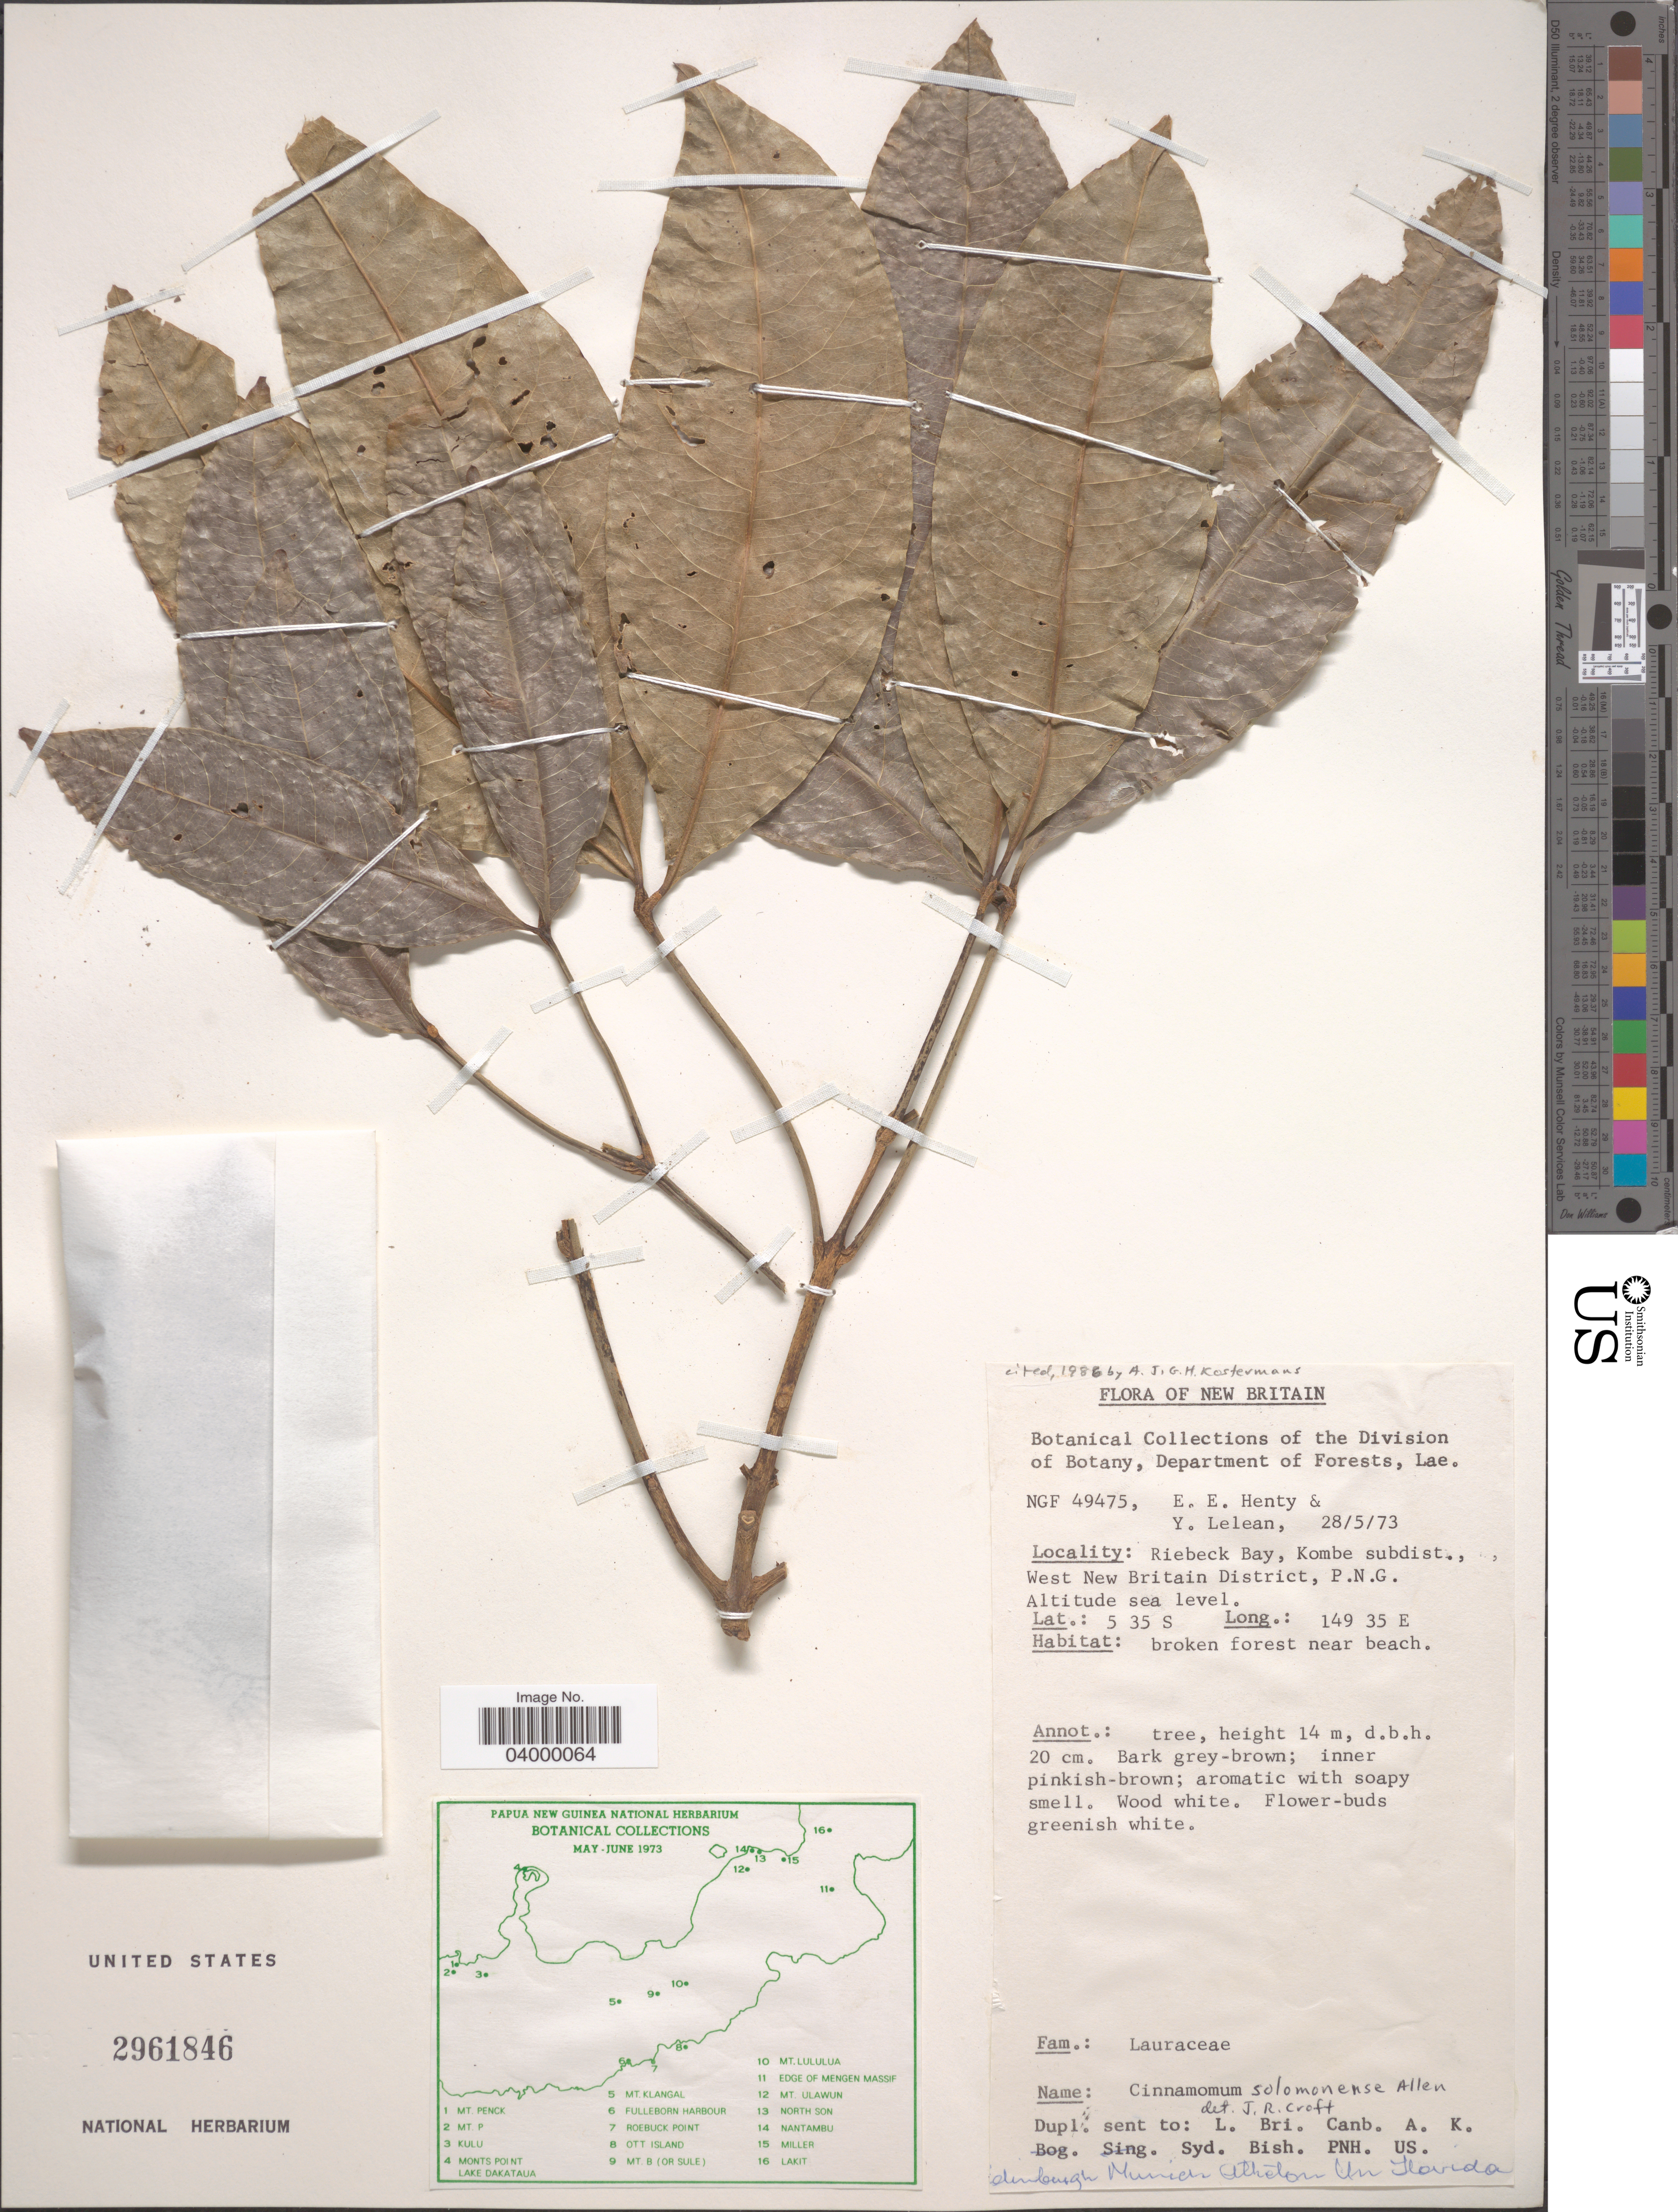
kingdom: Plantae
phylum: Tracheophyta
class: Magnoliopsida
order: Laurales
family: Lauraceae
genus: Cinnamomum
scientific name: Cinnamomum solomonense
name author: C.K. Allen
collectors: E. Henty & Y. Lelean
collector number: NGF 49475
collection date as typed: Transcribed d/m/y: 28/5/73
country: Papua New Guinea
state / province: West New Britain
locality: New Britain. Riebeck Bay, Kombe subdist., West New Britain District, P.N.G.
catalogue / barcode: US 2961846